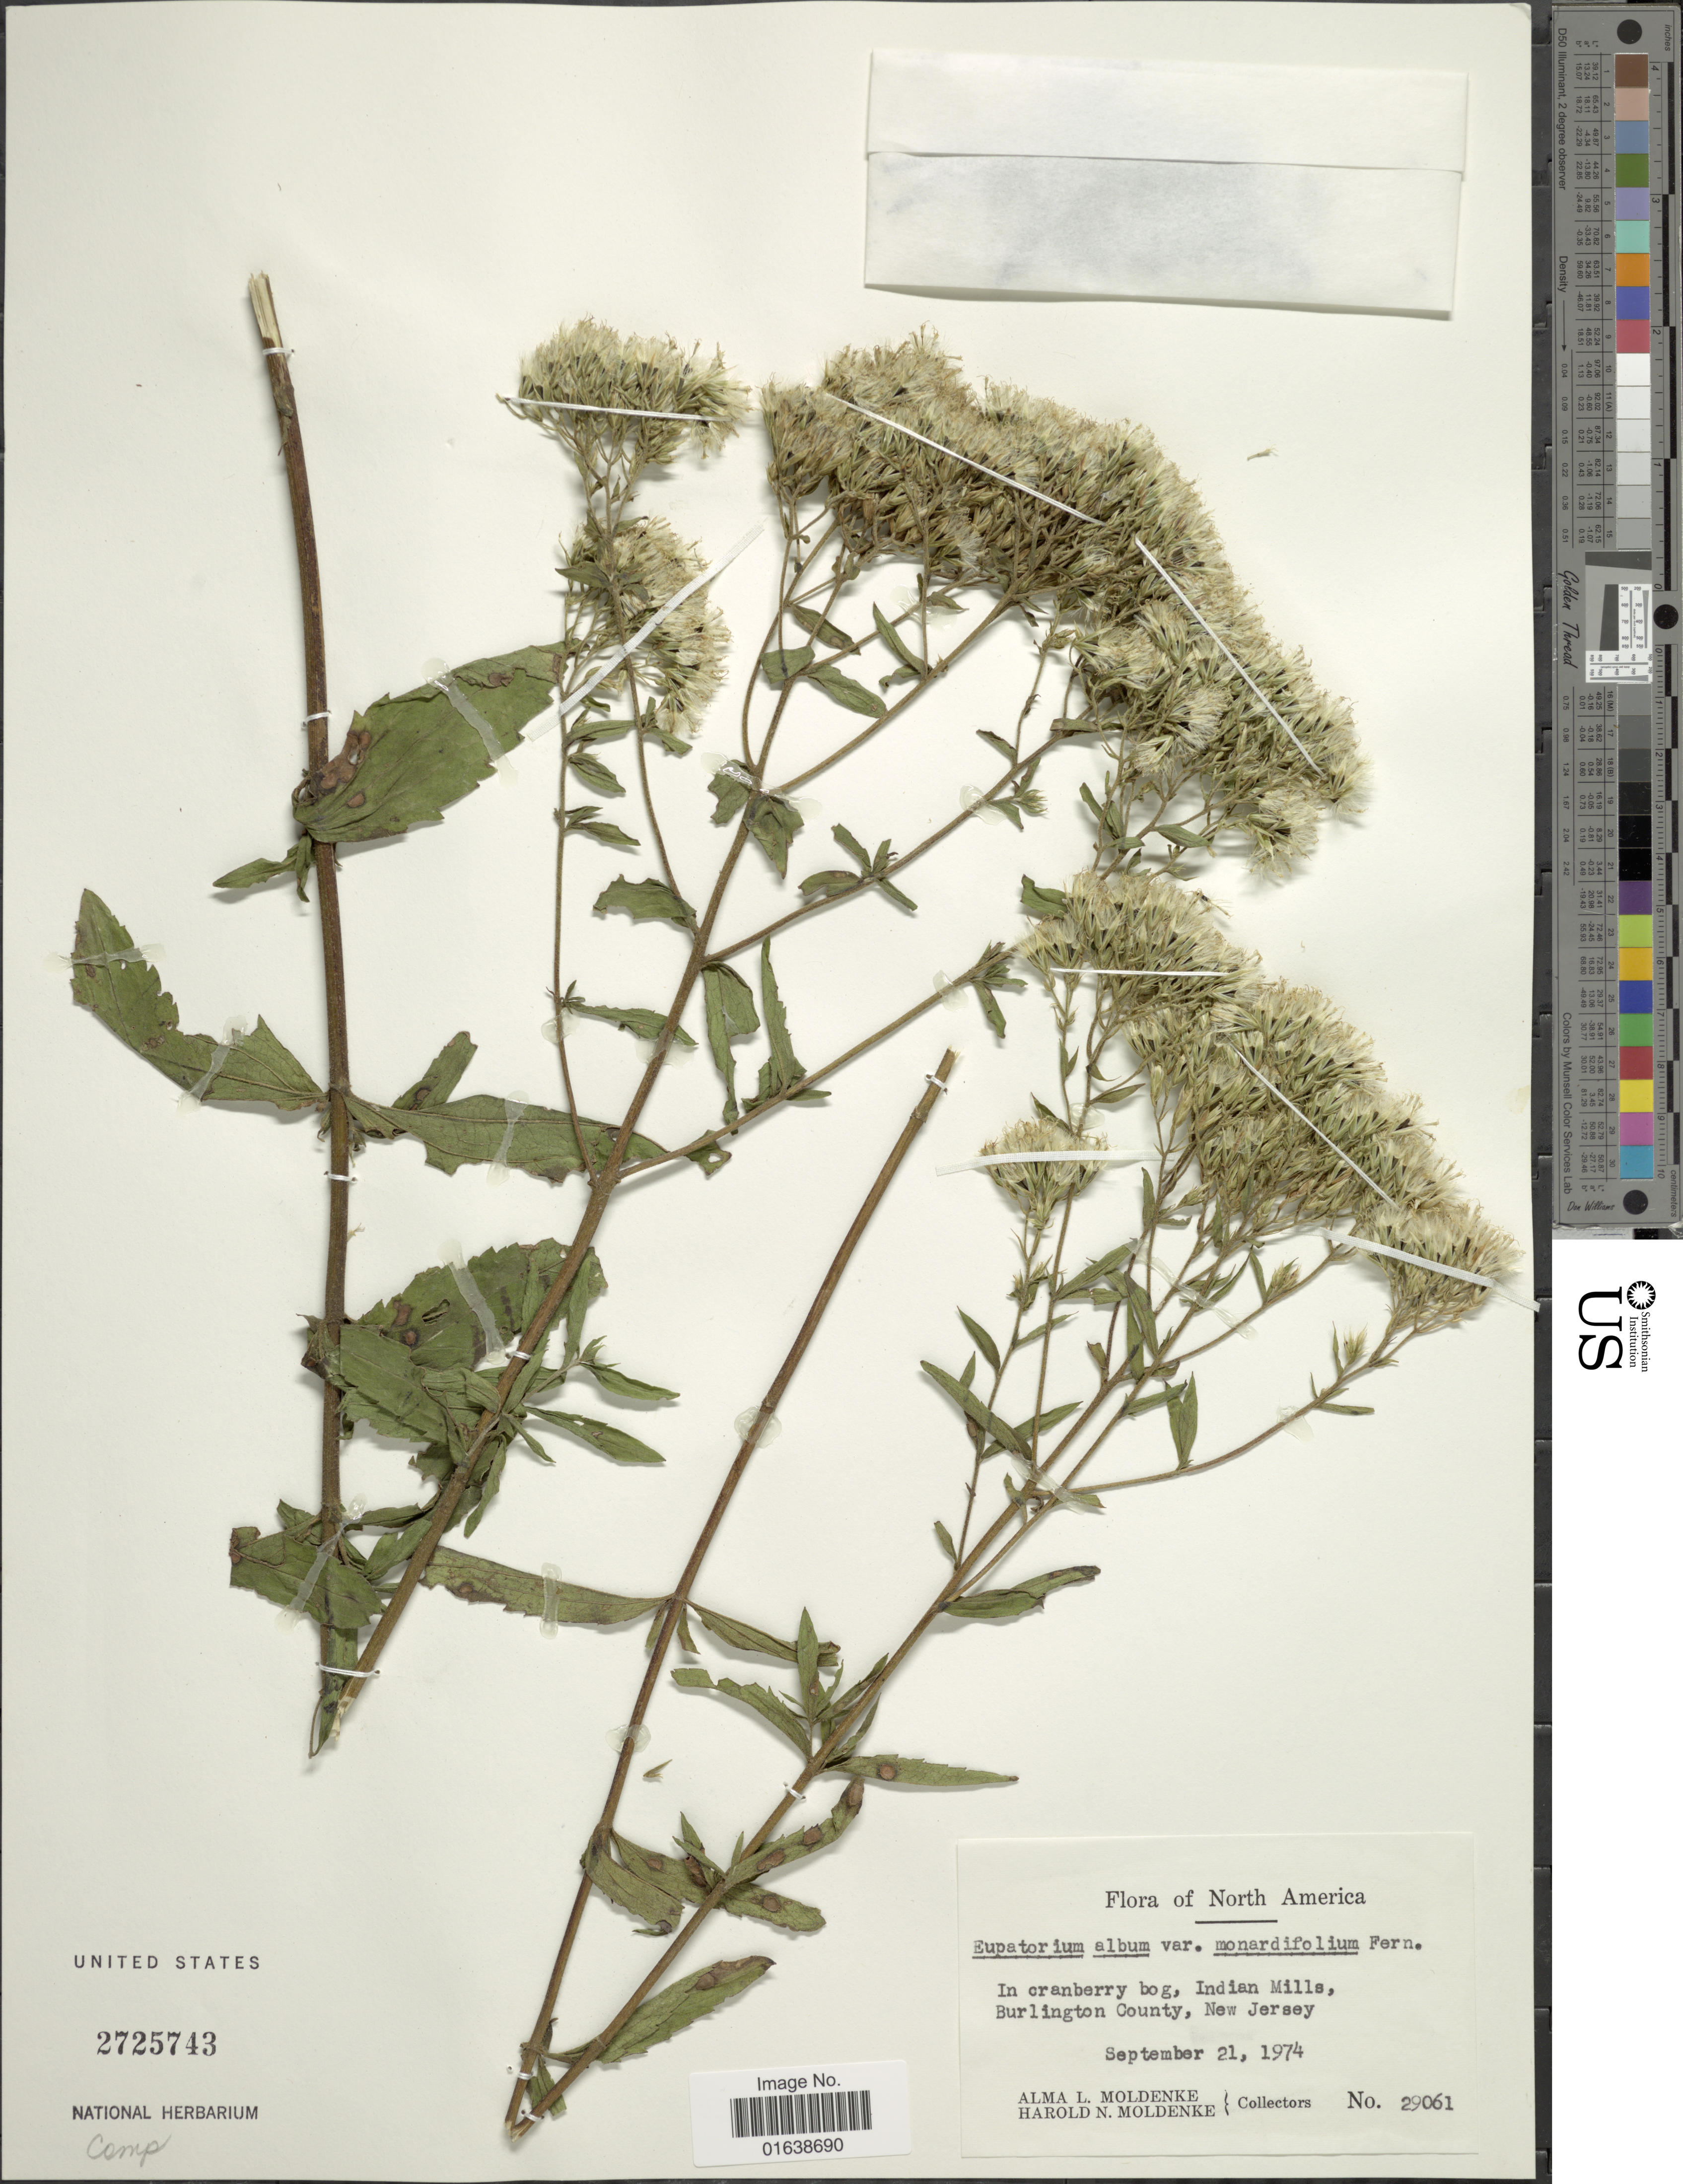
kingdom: Plantae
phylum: Tracheophyta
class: Magnoliopsida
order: Asterales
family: Asteraceae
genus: Eupatorium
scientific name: Eupatorium album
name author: L.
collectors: A. L. Moldenke & H. N. Moldenke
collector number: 29061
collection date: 1974-09-21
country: United States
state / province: New Jersey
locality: In cranberry bog, Indian Mills, Burlington County, New Jersey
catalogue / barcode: US 2725743